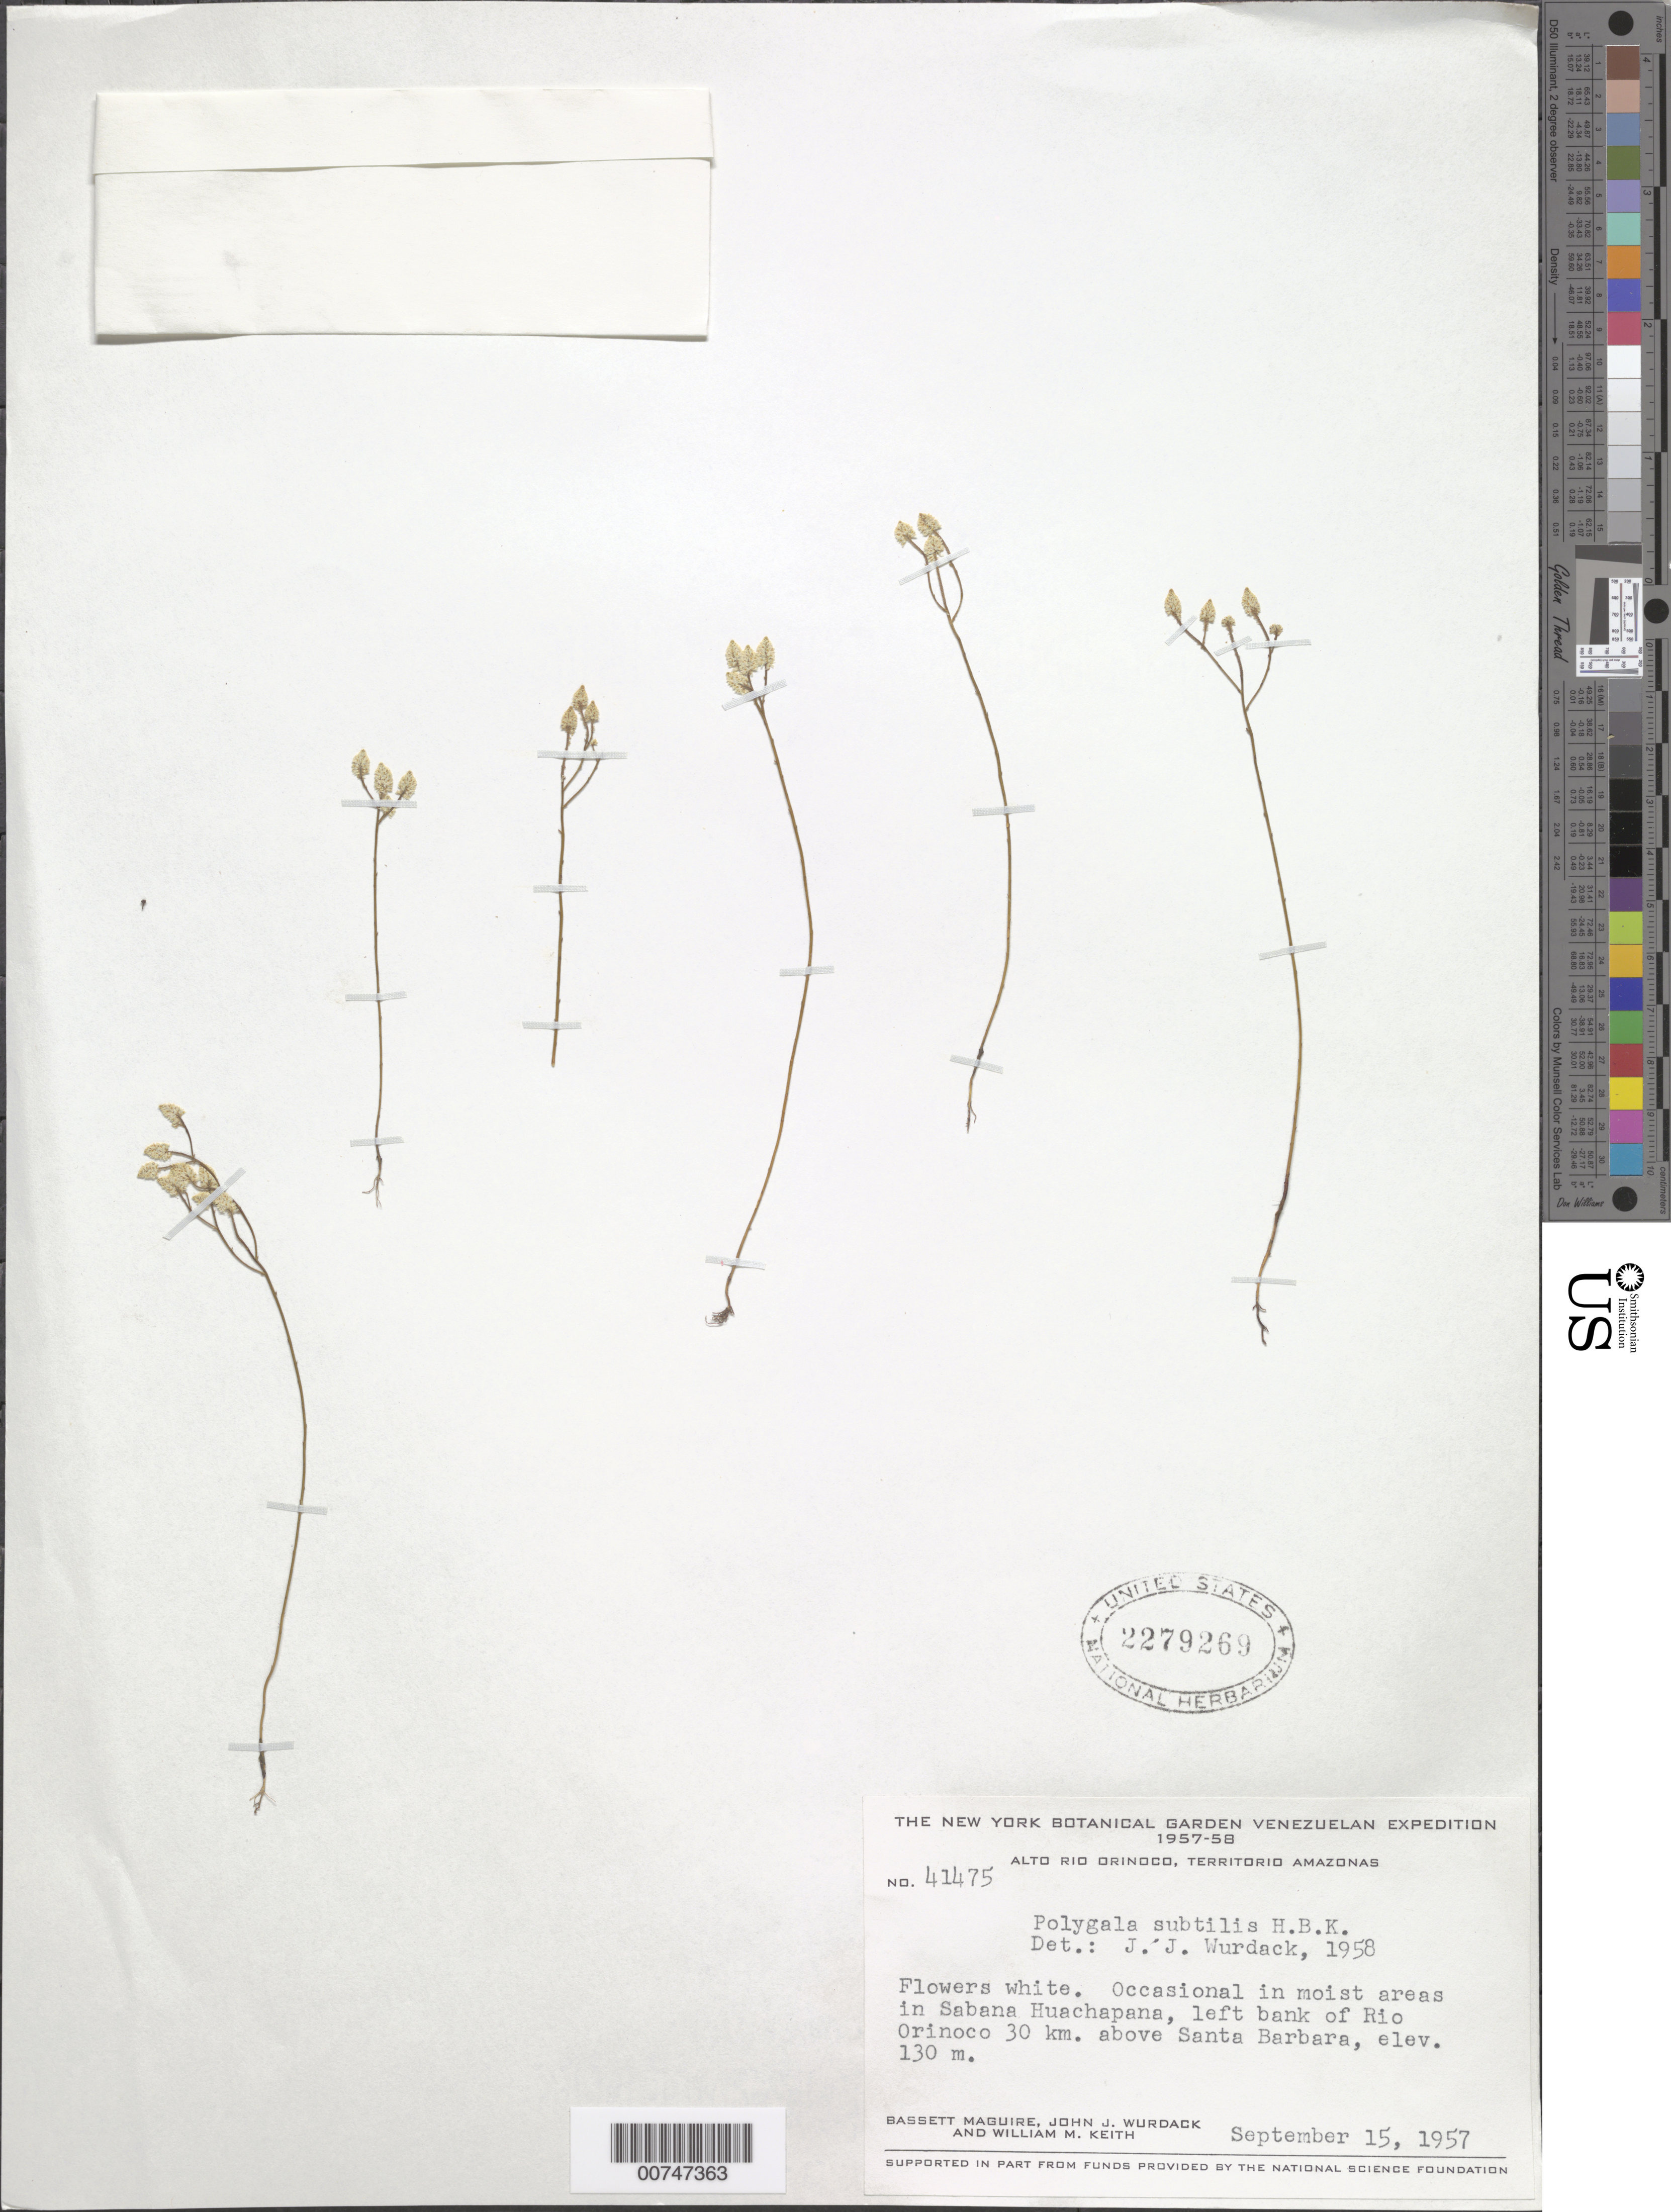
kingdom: Plantae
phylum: Tracheophyta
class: Magnoliopsida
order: Fabales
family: Polygalaceae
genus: Polygala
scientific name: Polygala subtilis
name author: Kunth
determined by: Wurdack, John J., (US), US (UNITED STATES)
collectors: B. Maguire, J. J. Wurdack & W. Keith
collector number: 41475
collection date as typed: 15-Sep-57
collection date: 1957-09-15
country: Venezuela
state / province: Amazonas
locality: Río Orinoco, Sabana Huachapana, 30 km above mouth of Río Ventuari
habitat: Moist areas in savanna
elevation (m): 130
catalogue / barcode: US 2279269